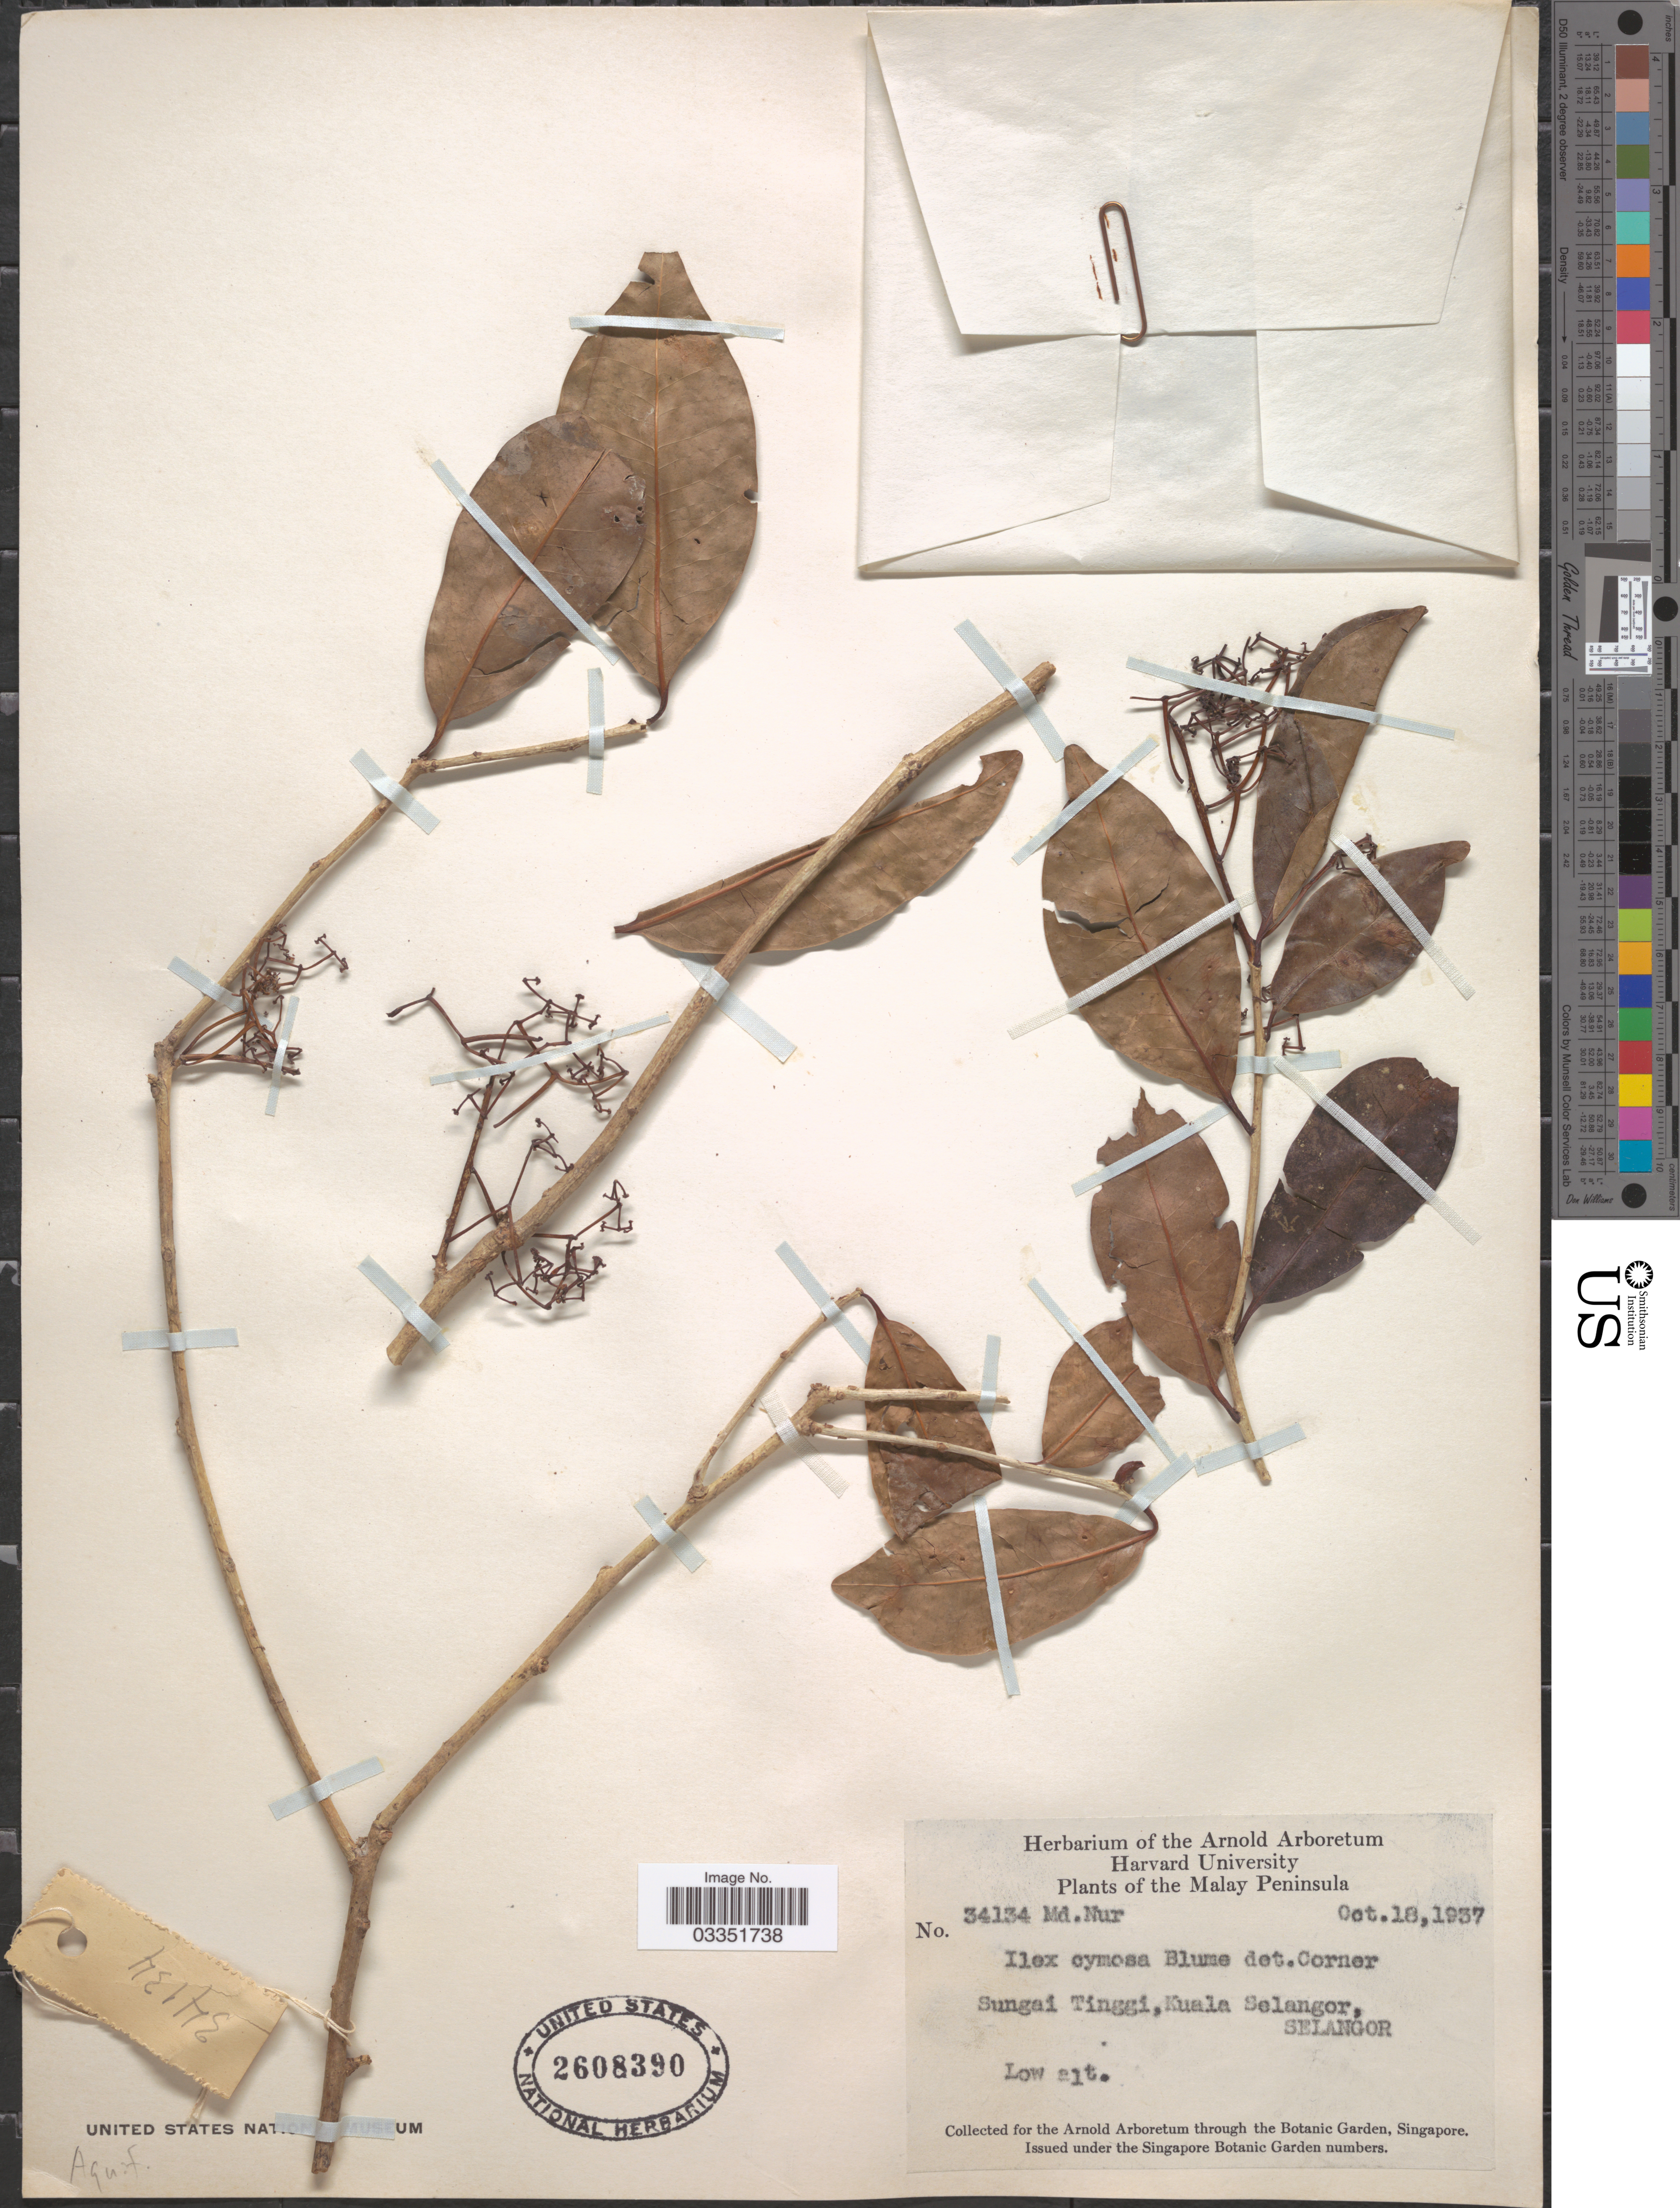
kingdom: Plantae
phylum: Tracheophyta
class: Magnoliopsida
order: Aquifoliales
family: Aquifoliaceae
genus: Ilex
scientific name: Ilex cymosa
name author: Blume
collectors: M. Nur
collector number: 34134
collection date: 1937-10-18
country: Malaysia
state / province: Selangor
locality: Malay Peninsula. Sungai Tinggi, Kuala Selangor, Selangor.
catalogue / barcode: US 2608390